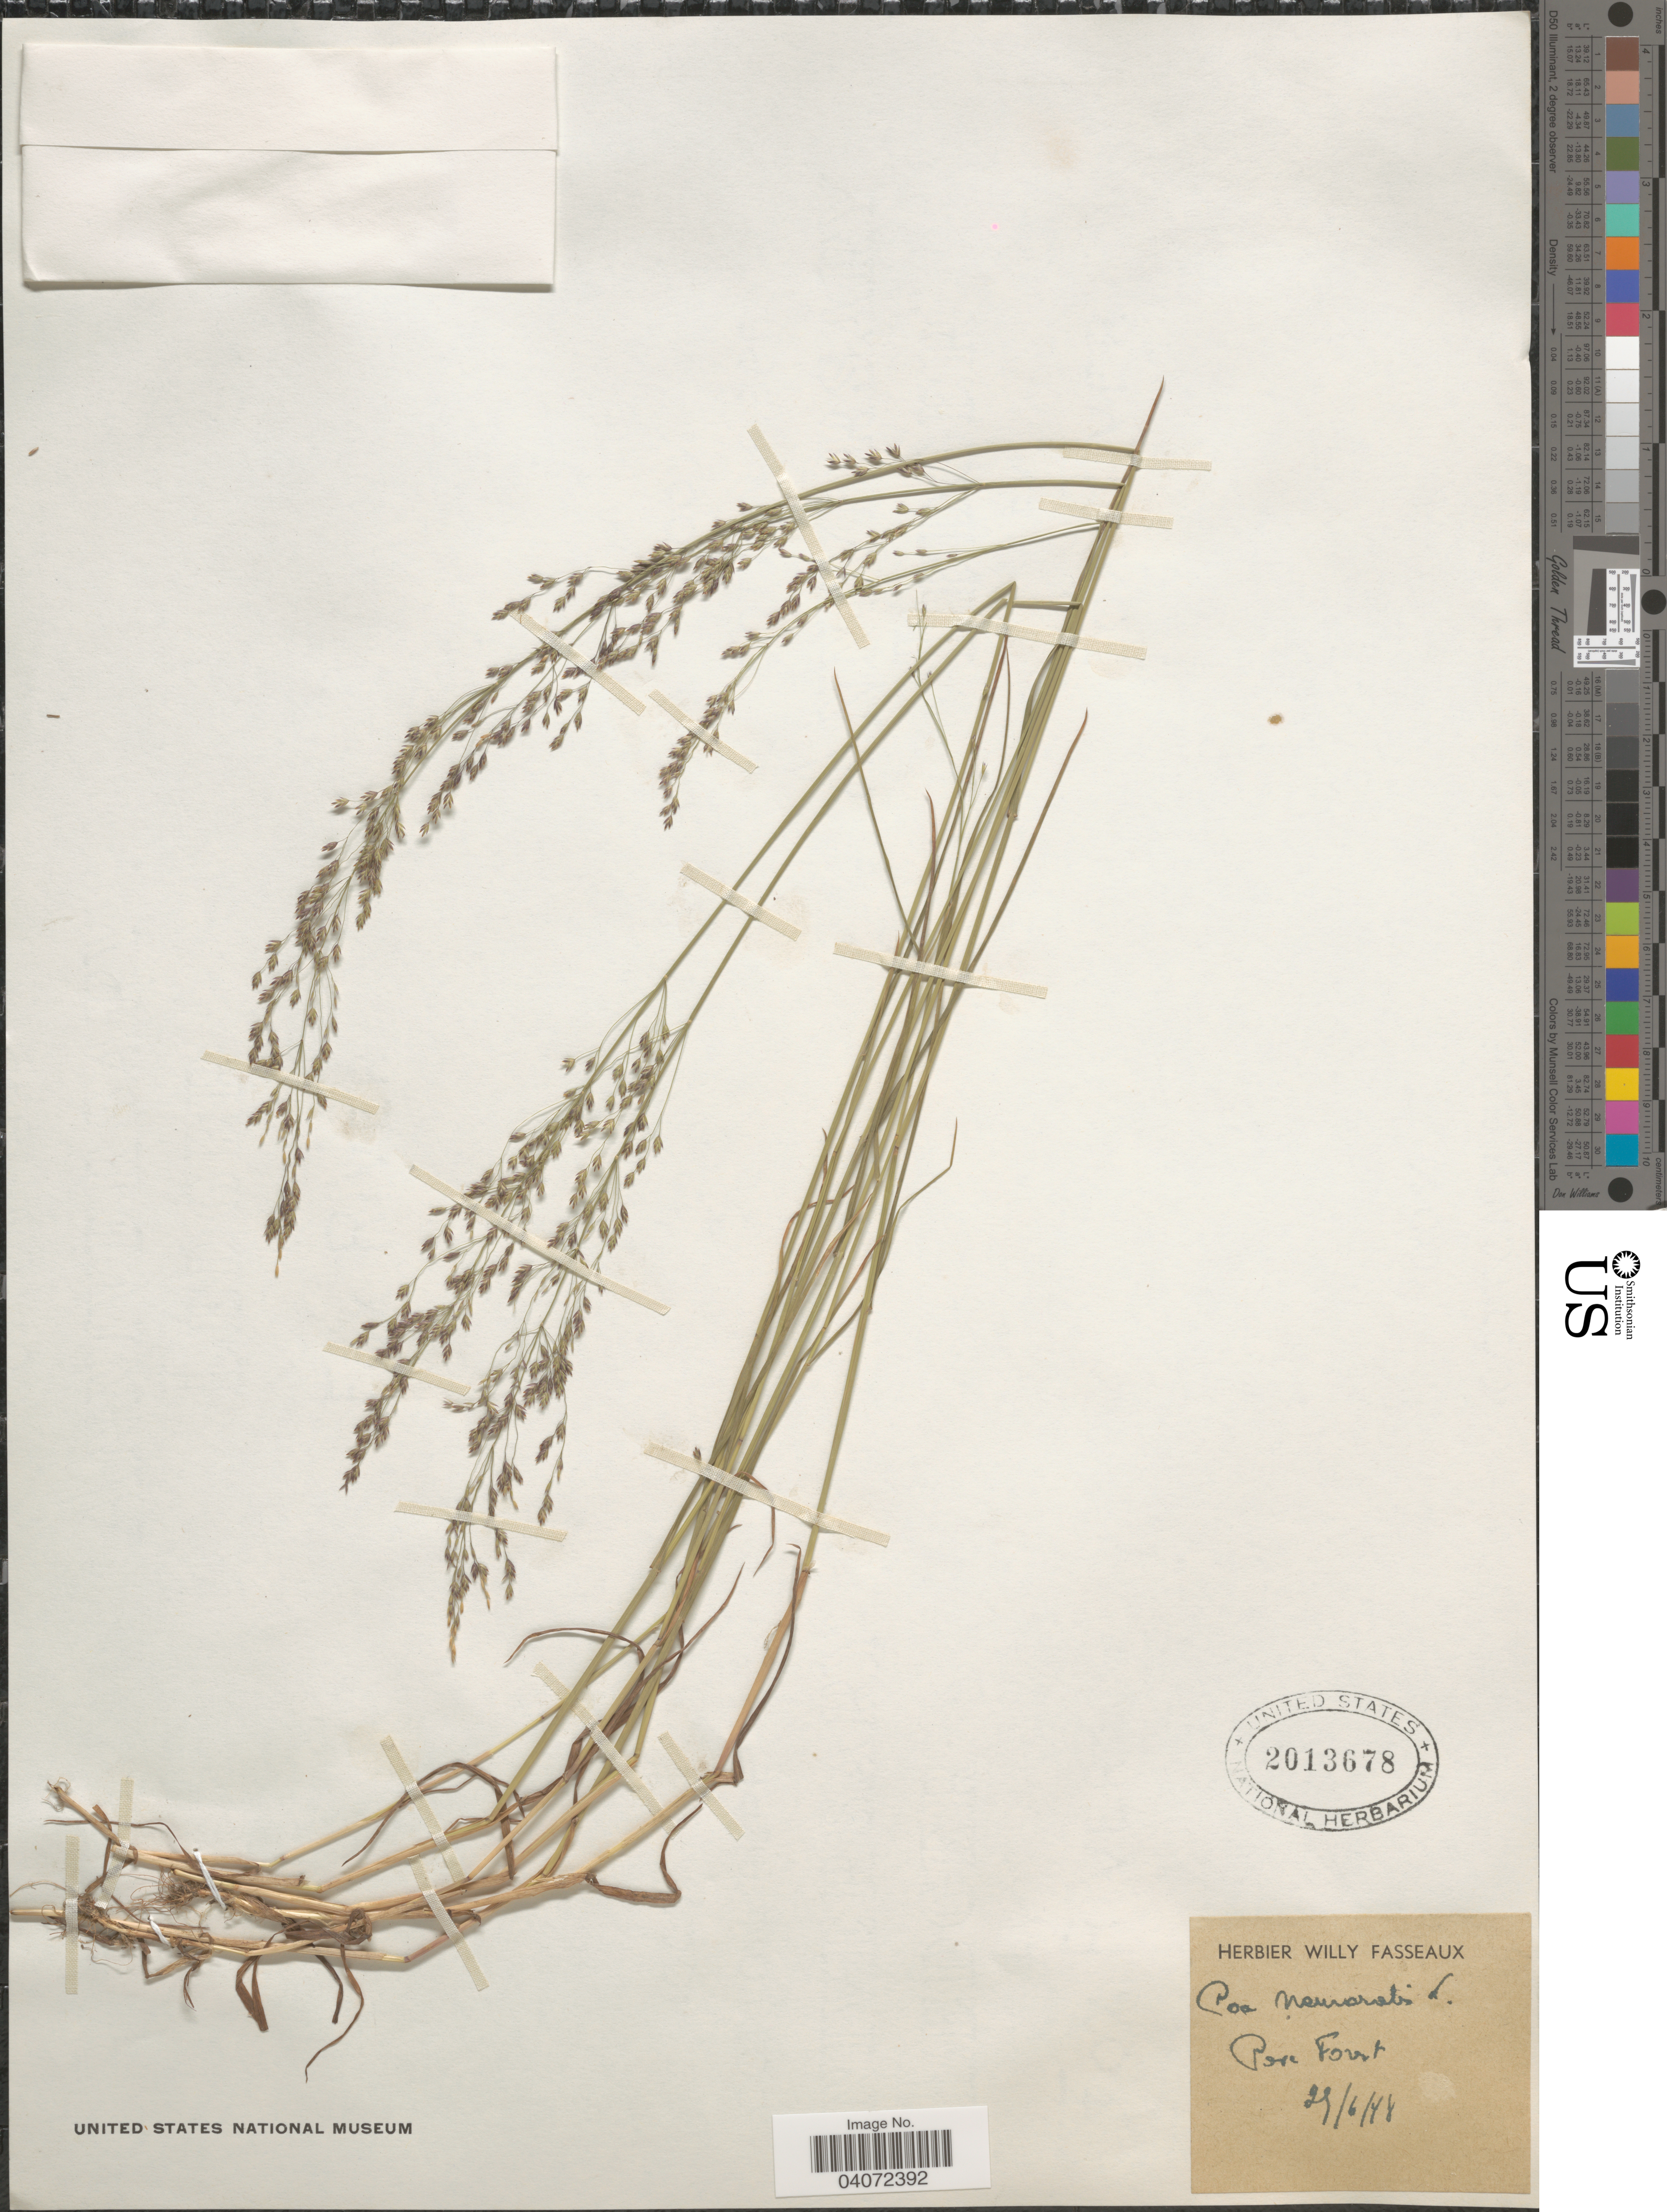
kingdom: Plantae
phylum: Tracheophyta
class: Liliopsida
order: Poales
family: Poaceae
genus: Poa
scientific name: Poa nemoralis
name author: L.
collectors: Ex herb. Willy Fasseaux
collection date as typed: Transcribed d/m/y: 29/6/48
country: Belgium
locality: Pove Forest.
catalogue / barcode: US 2013678